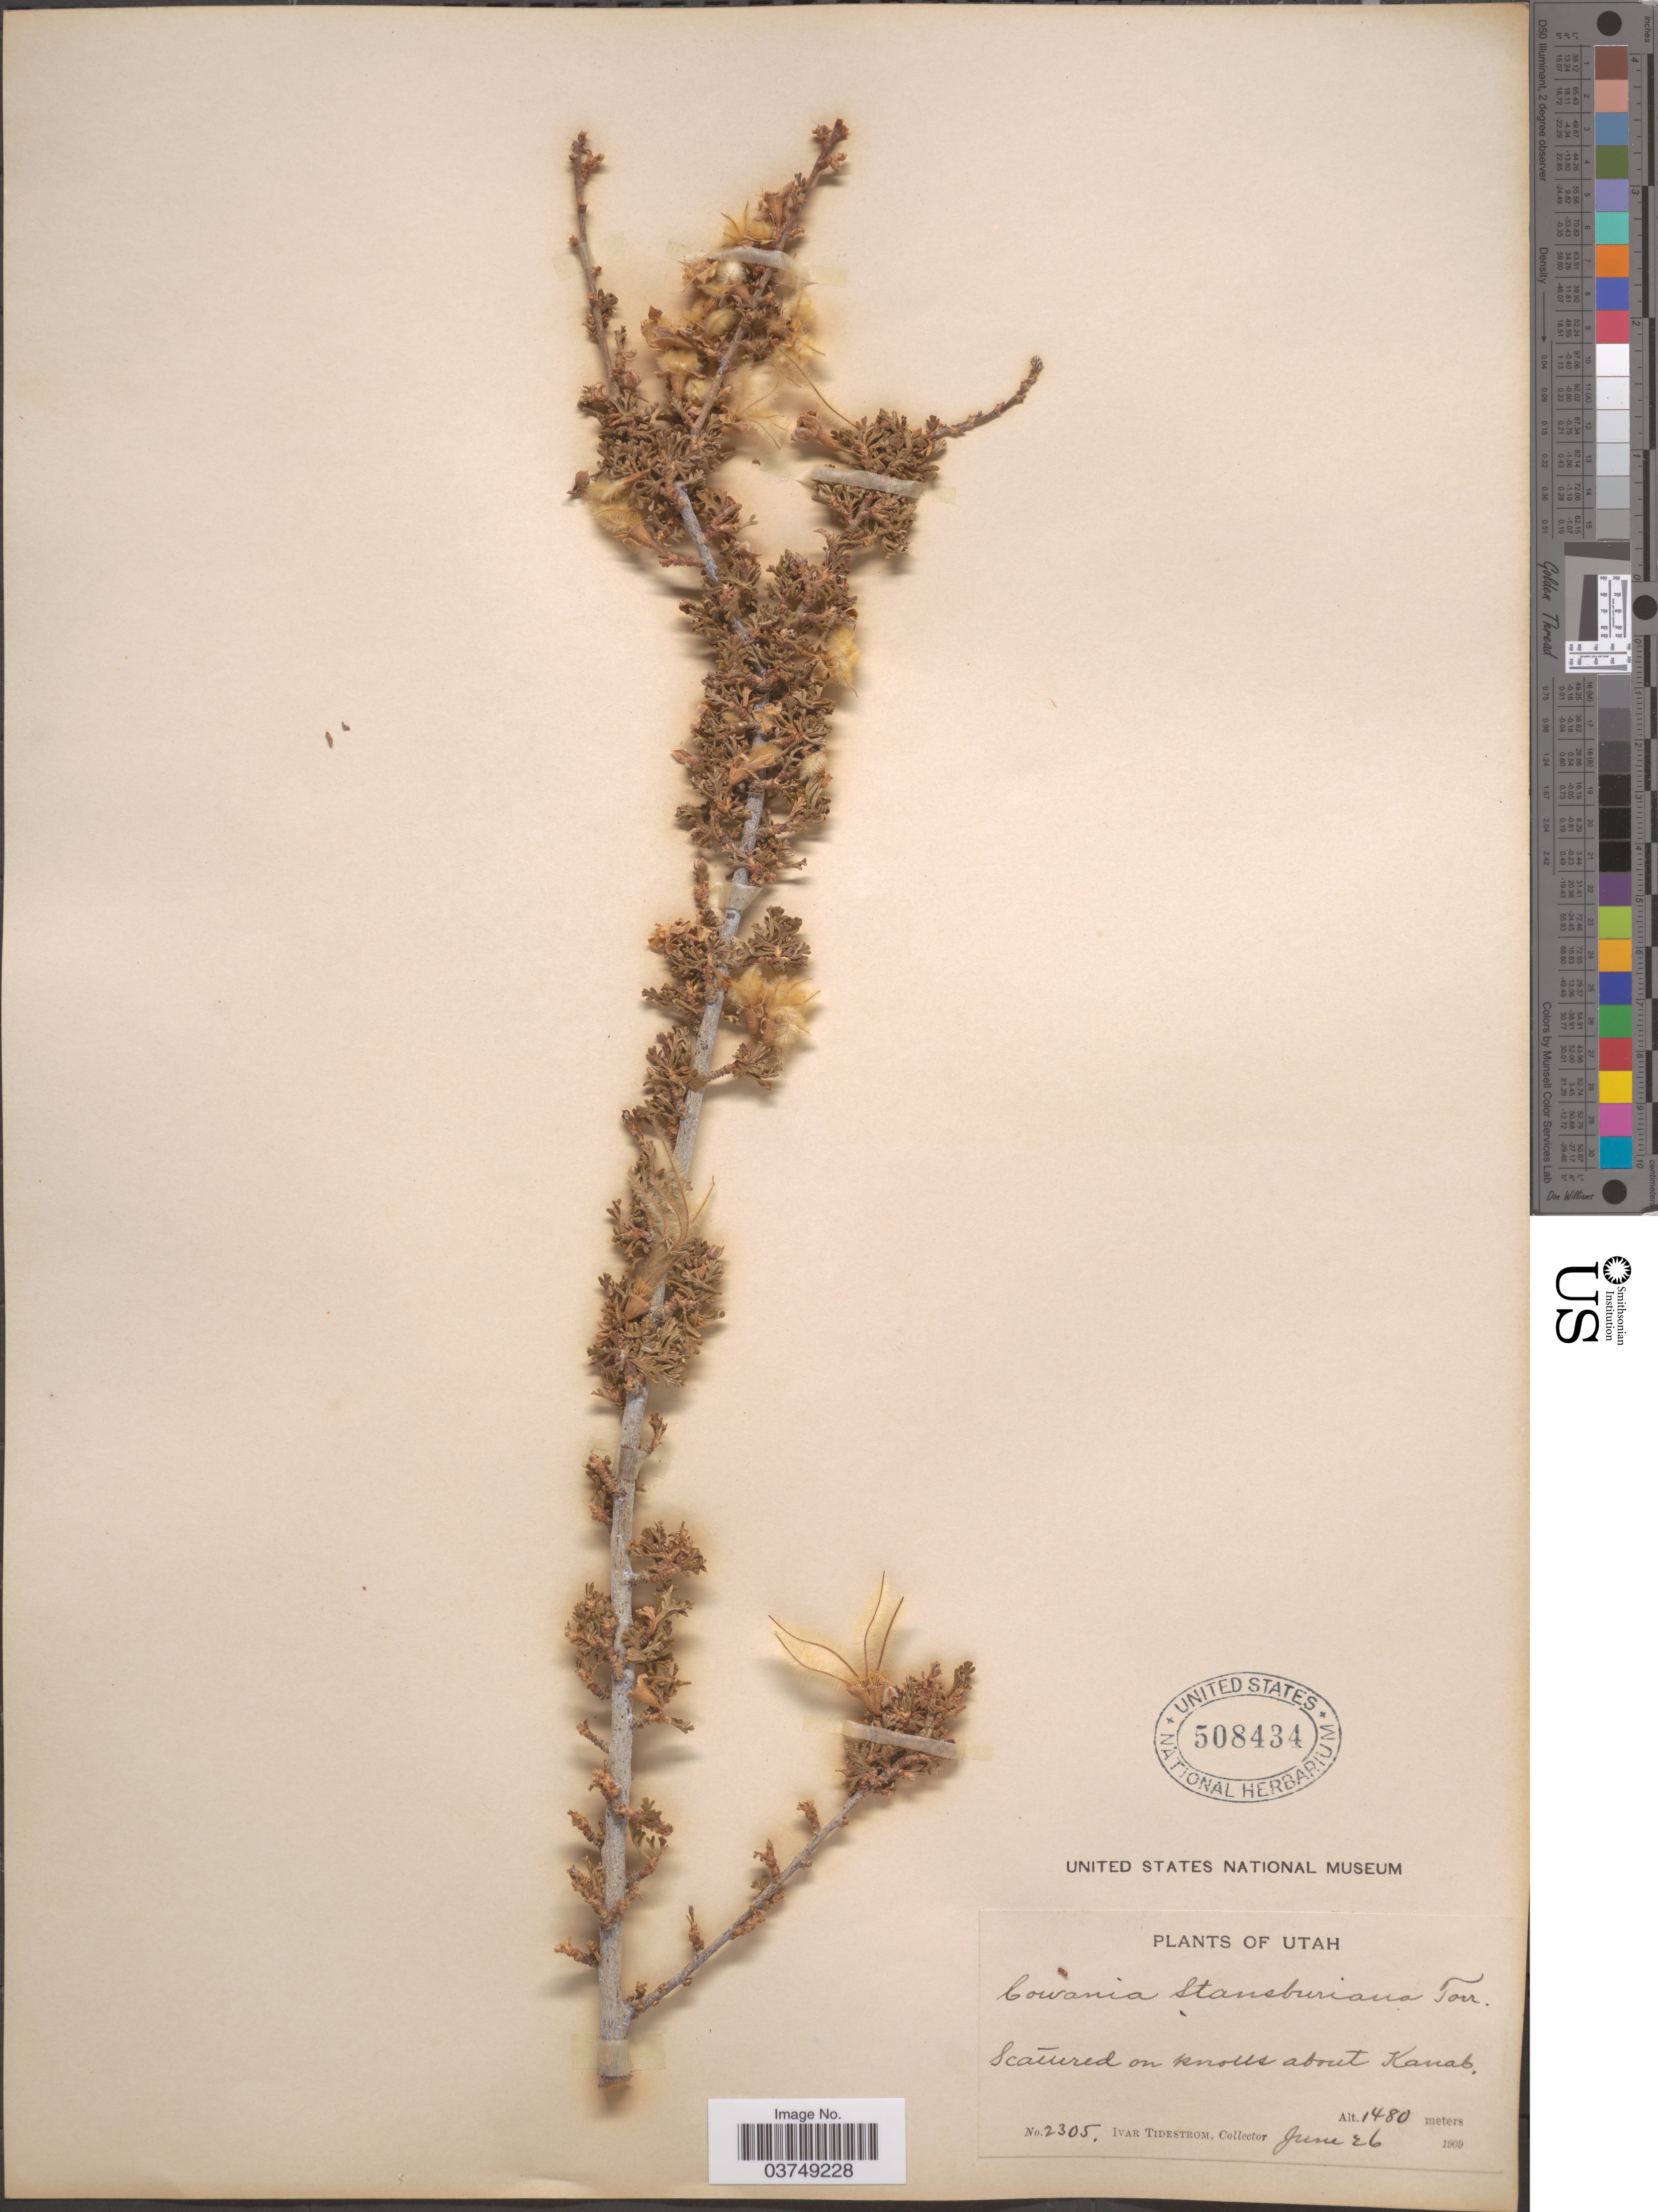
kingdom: Plantae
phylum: Tracheophyta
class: Magnoliopsida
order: Rosales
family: Rosaceae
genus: Purshia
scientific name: Purshia stansburyana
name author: (Torr.) Henrickson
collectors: I. F. Tidestrom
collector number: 2305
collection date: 1909-06-26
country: United States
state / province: Utah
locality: About Kanab.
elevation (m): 1480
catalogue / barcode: US 508434